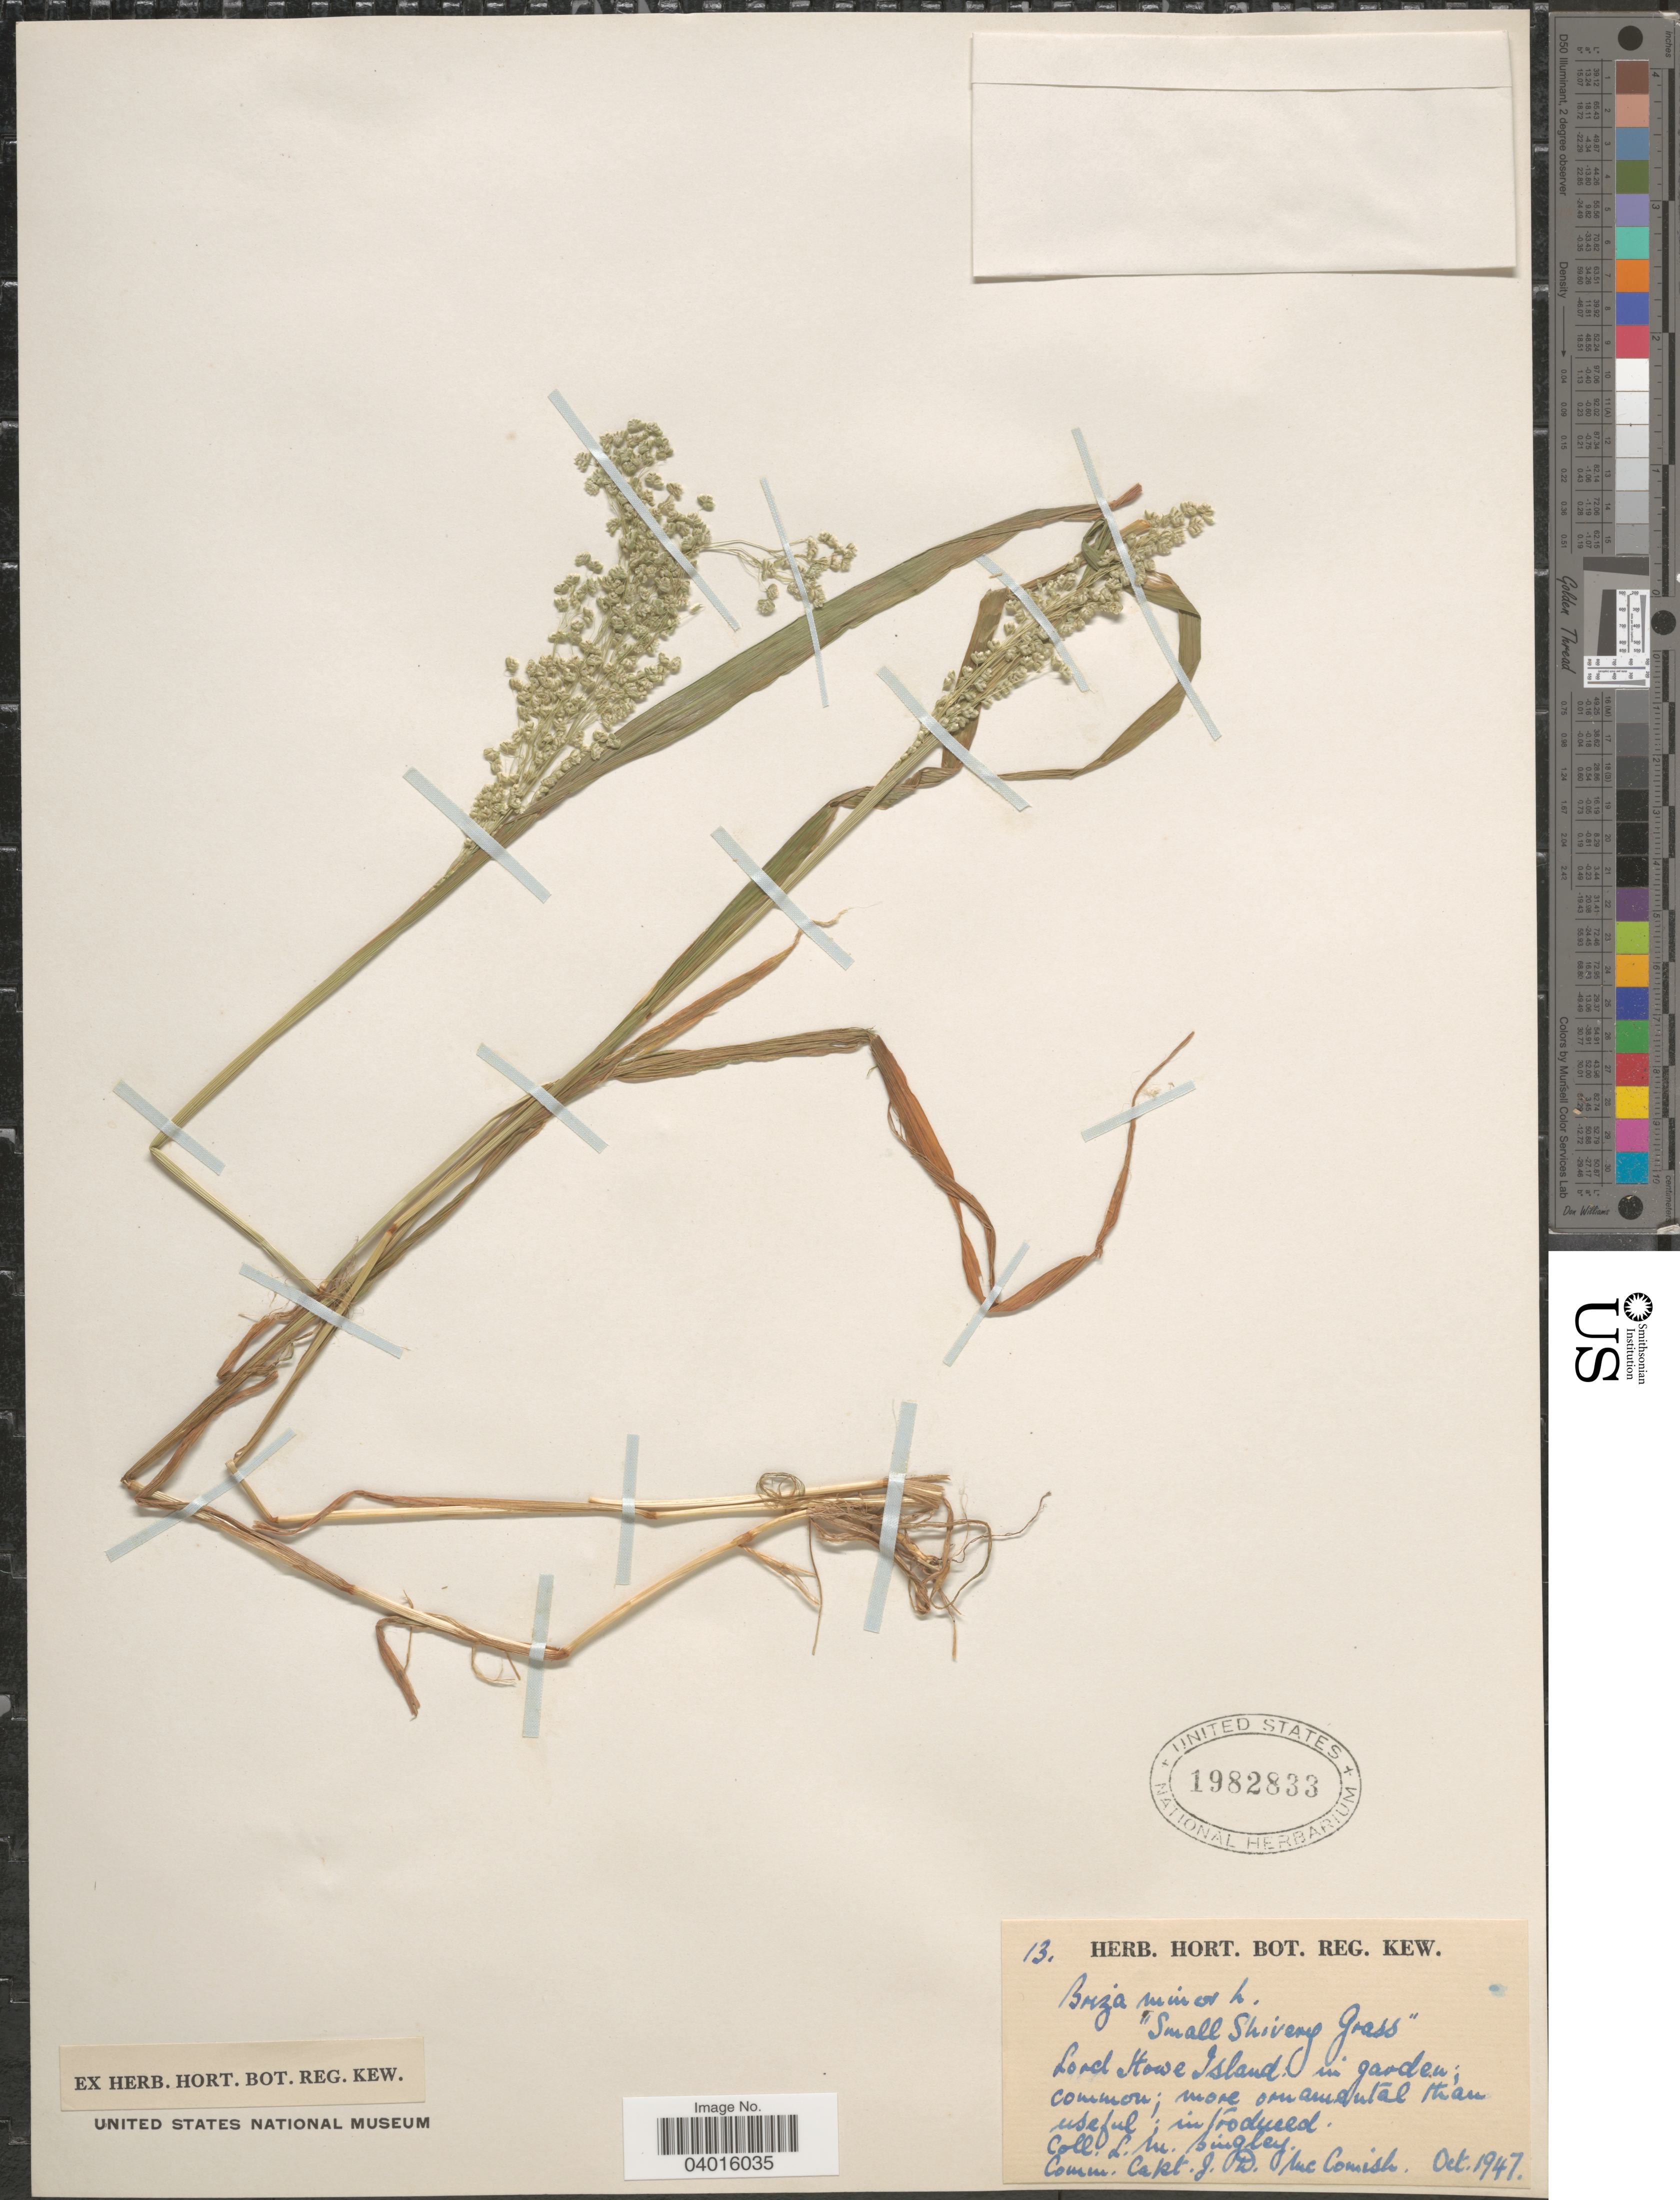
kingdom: Plantae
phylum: Tracheophyta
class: Liliopsida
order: Poales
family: Poaceae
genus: Briza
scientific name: Briza minor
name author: L.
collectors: L. Bingley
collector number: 13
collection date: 1947-10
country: Australia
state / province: New South Wales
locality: Lord Howe Island in garden.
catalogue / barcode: US 1982833